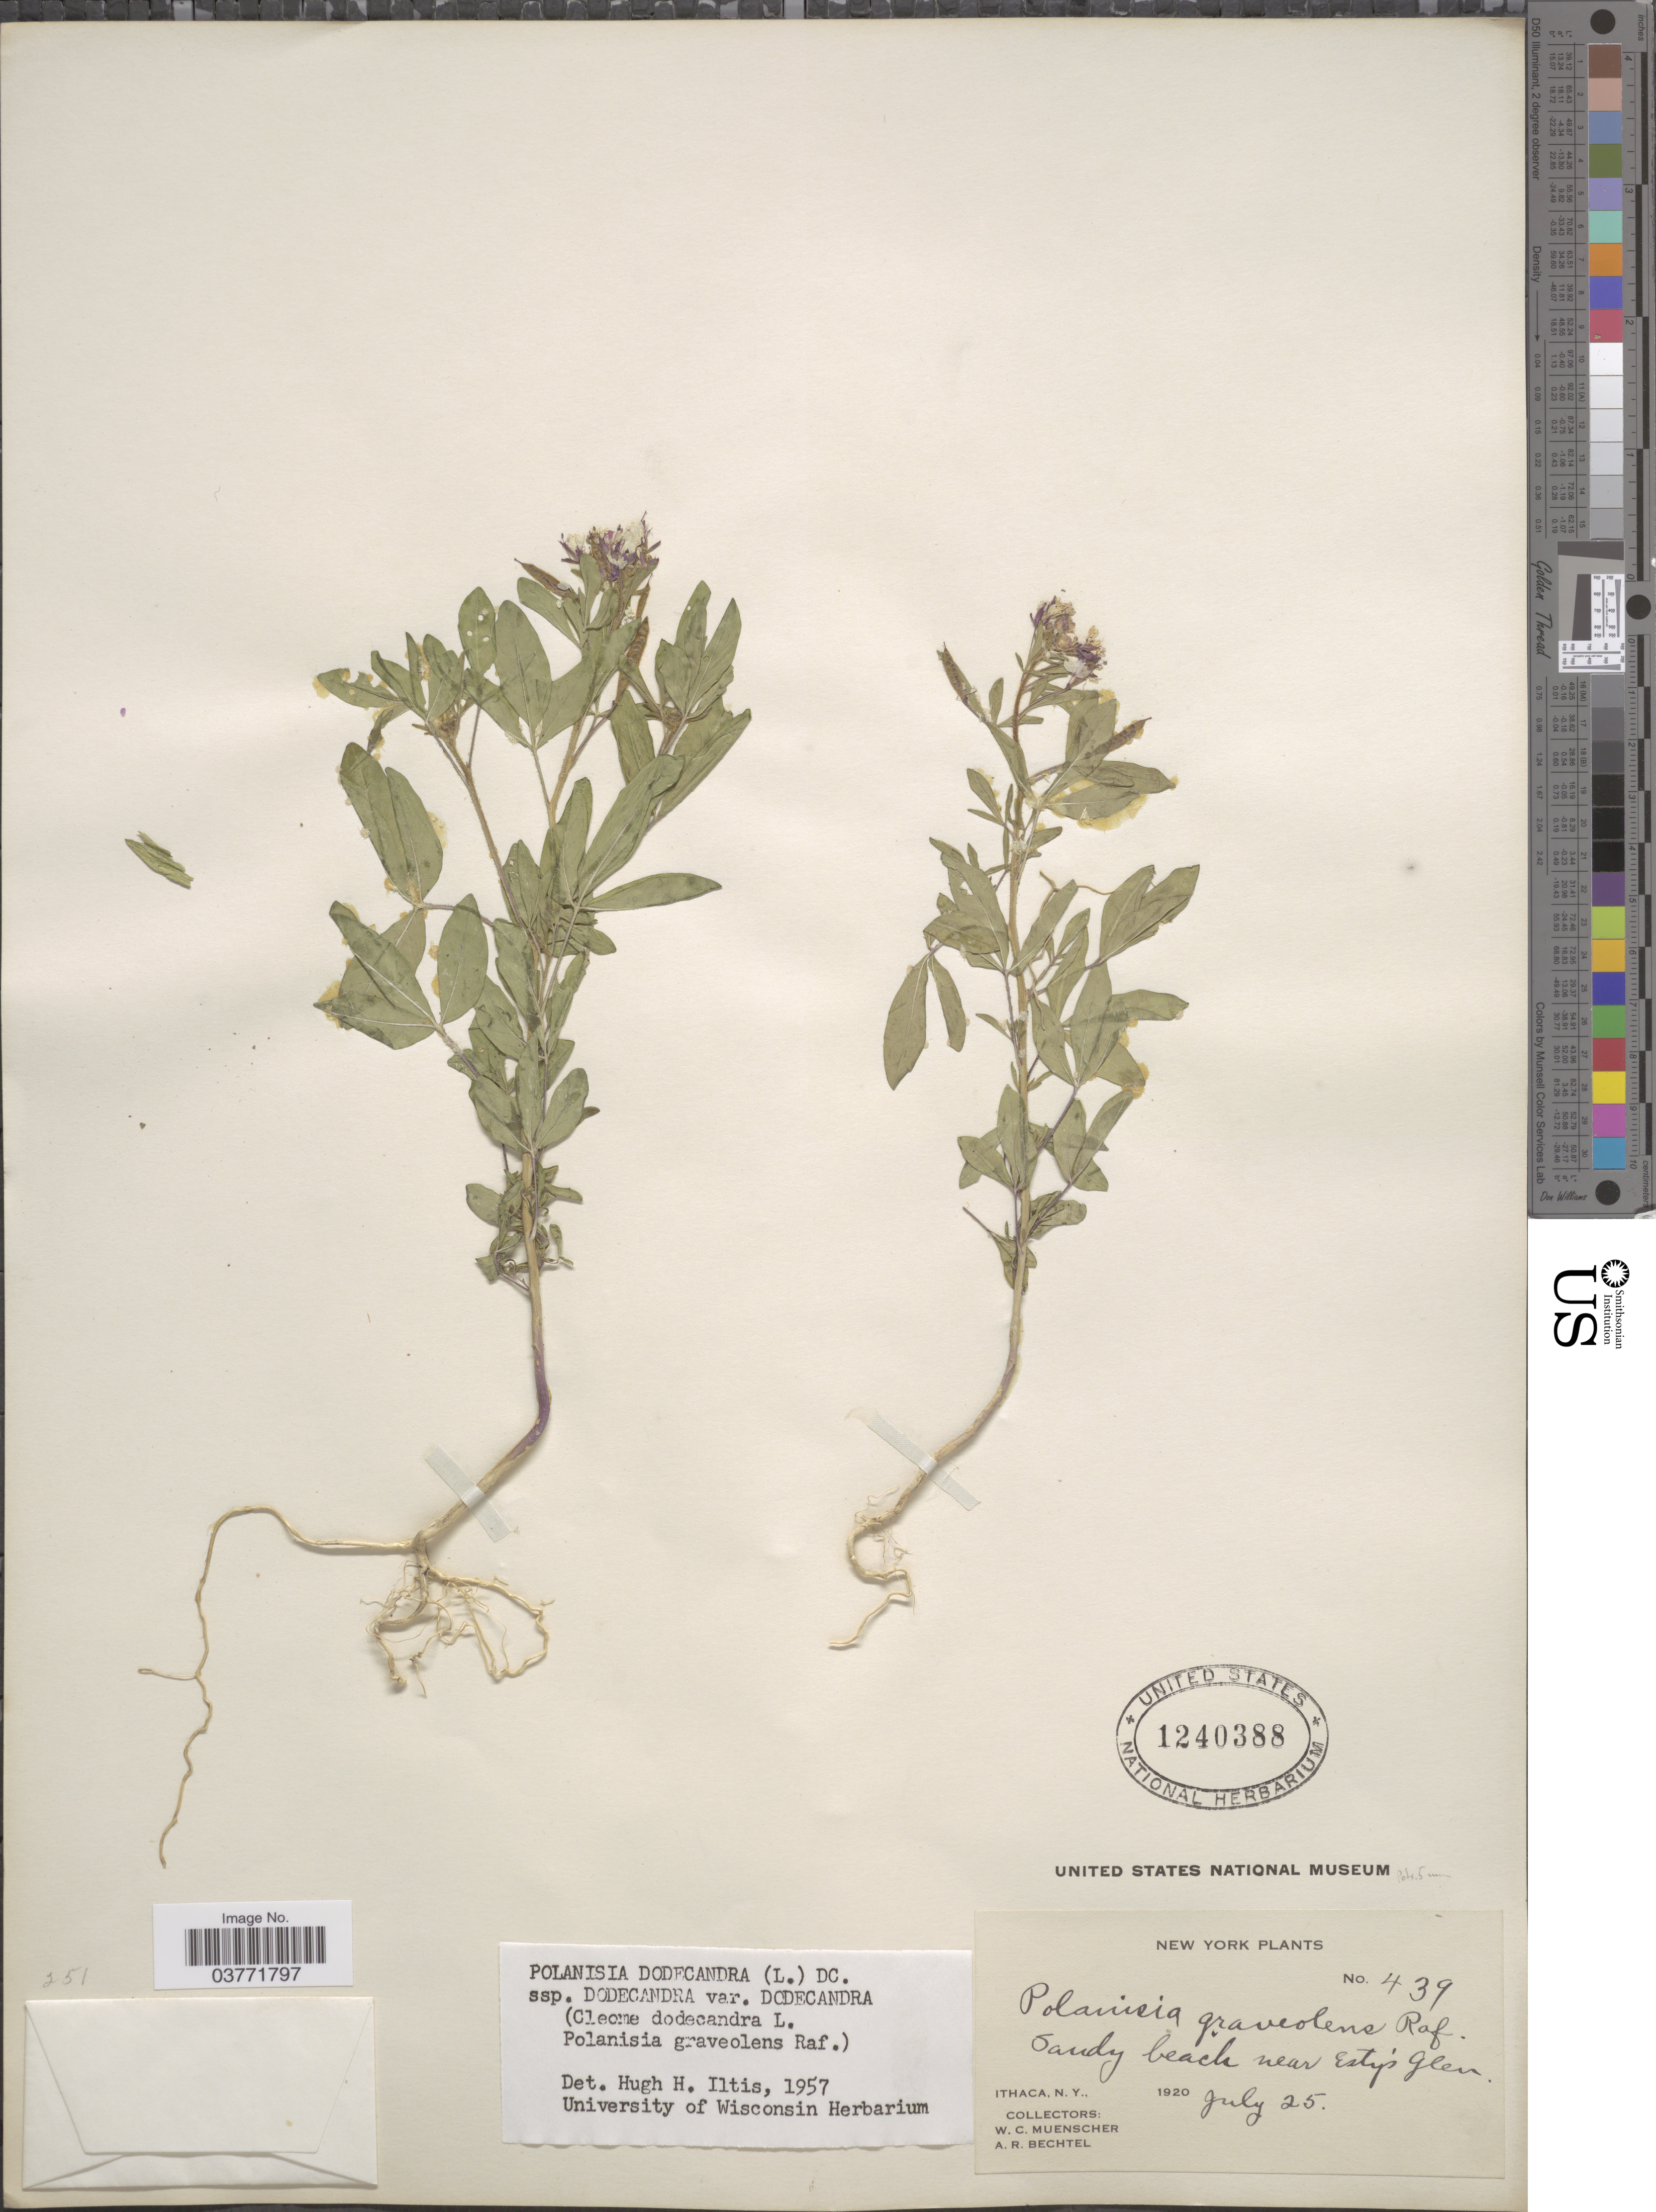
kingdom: Plantae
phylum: Tracheophyta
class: Magnoliopsida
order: Brassicales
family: Cleomaceae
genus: Polanisia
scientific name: Polanisia dodecandra subsp. dodecandra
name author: (L.) DC.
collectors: W. Muenscher & A. Bechtel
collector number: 439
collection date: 1920-07-25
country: United States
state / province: New York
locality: Sandy beach near Esty's Glen. Itahaca.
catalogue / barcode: US 1240388